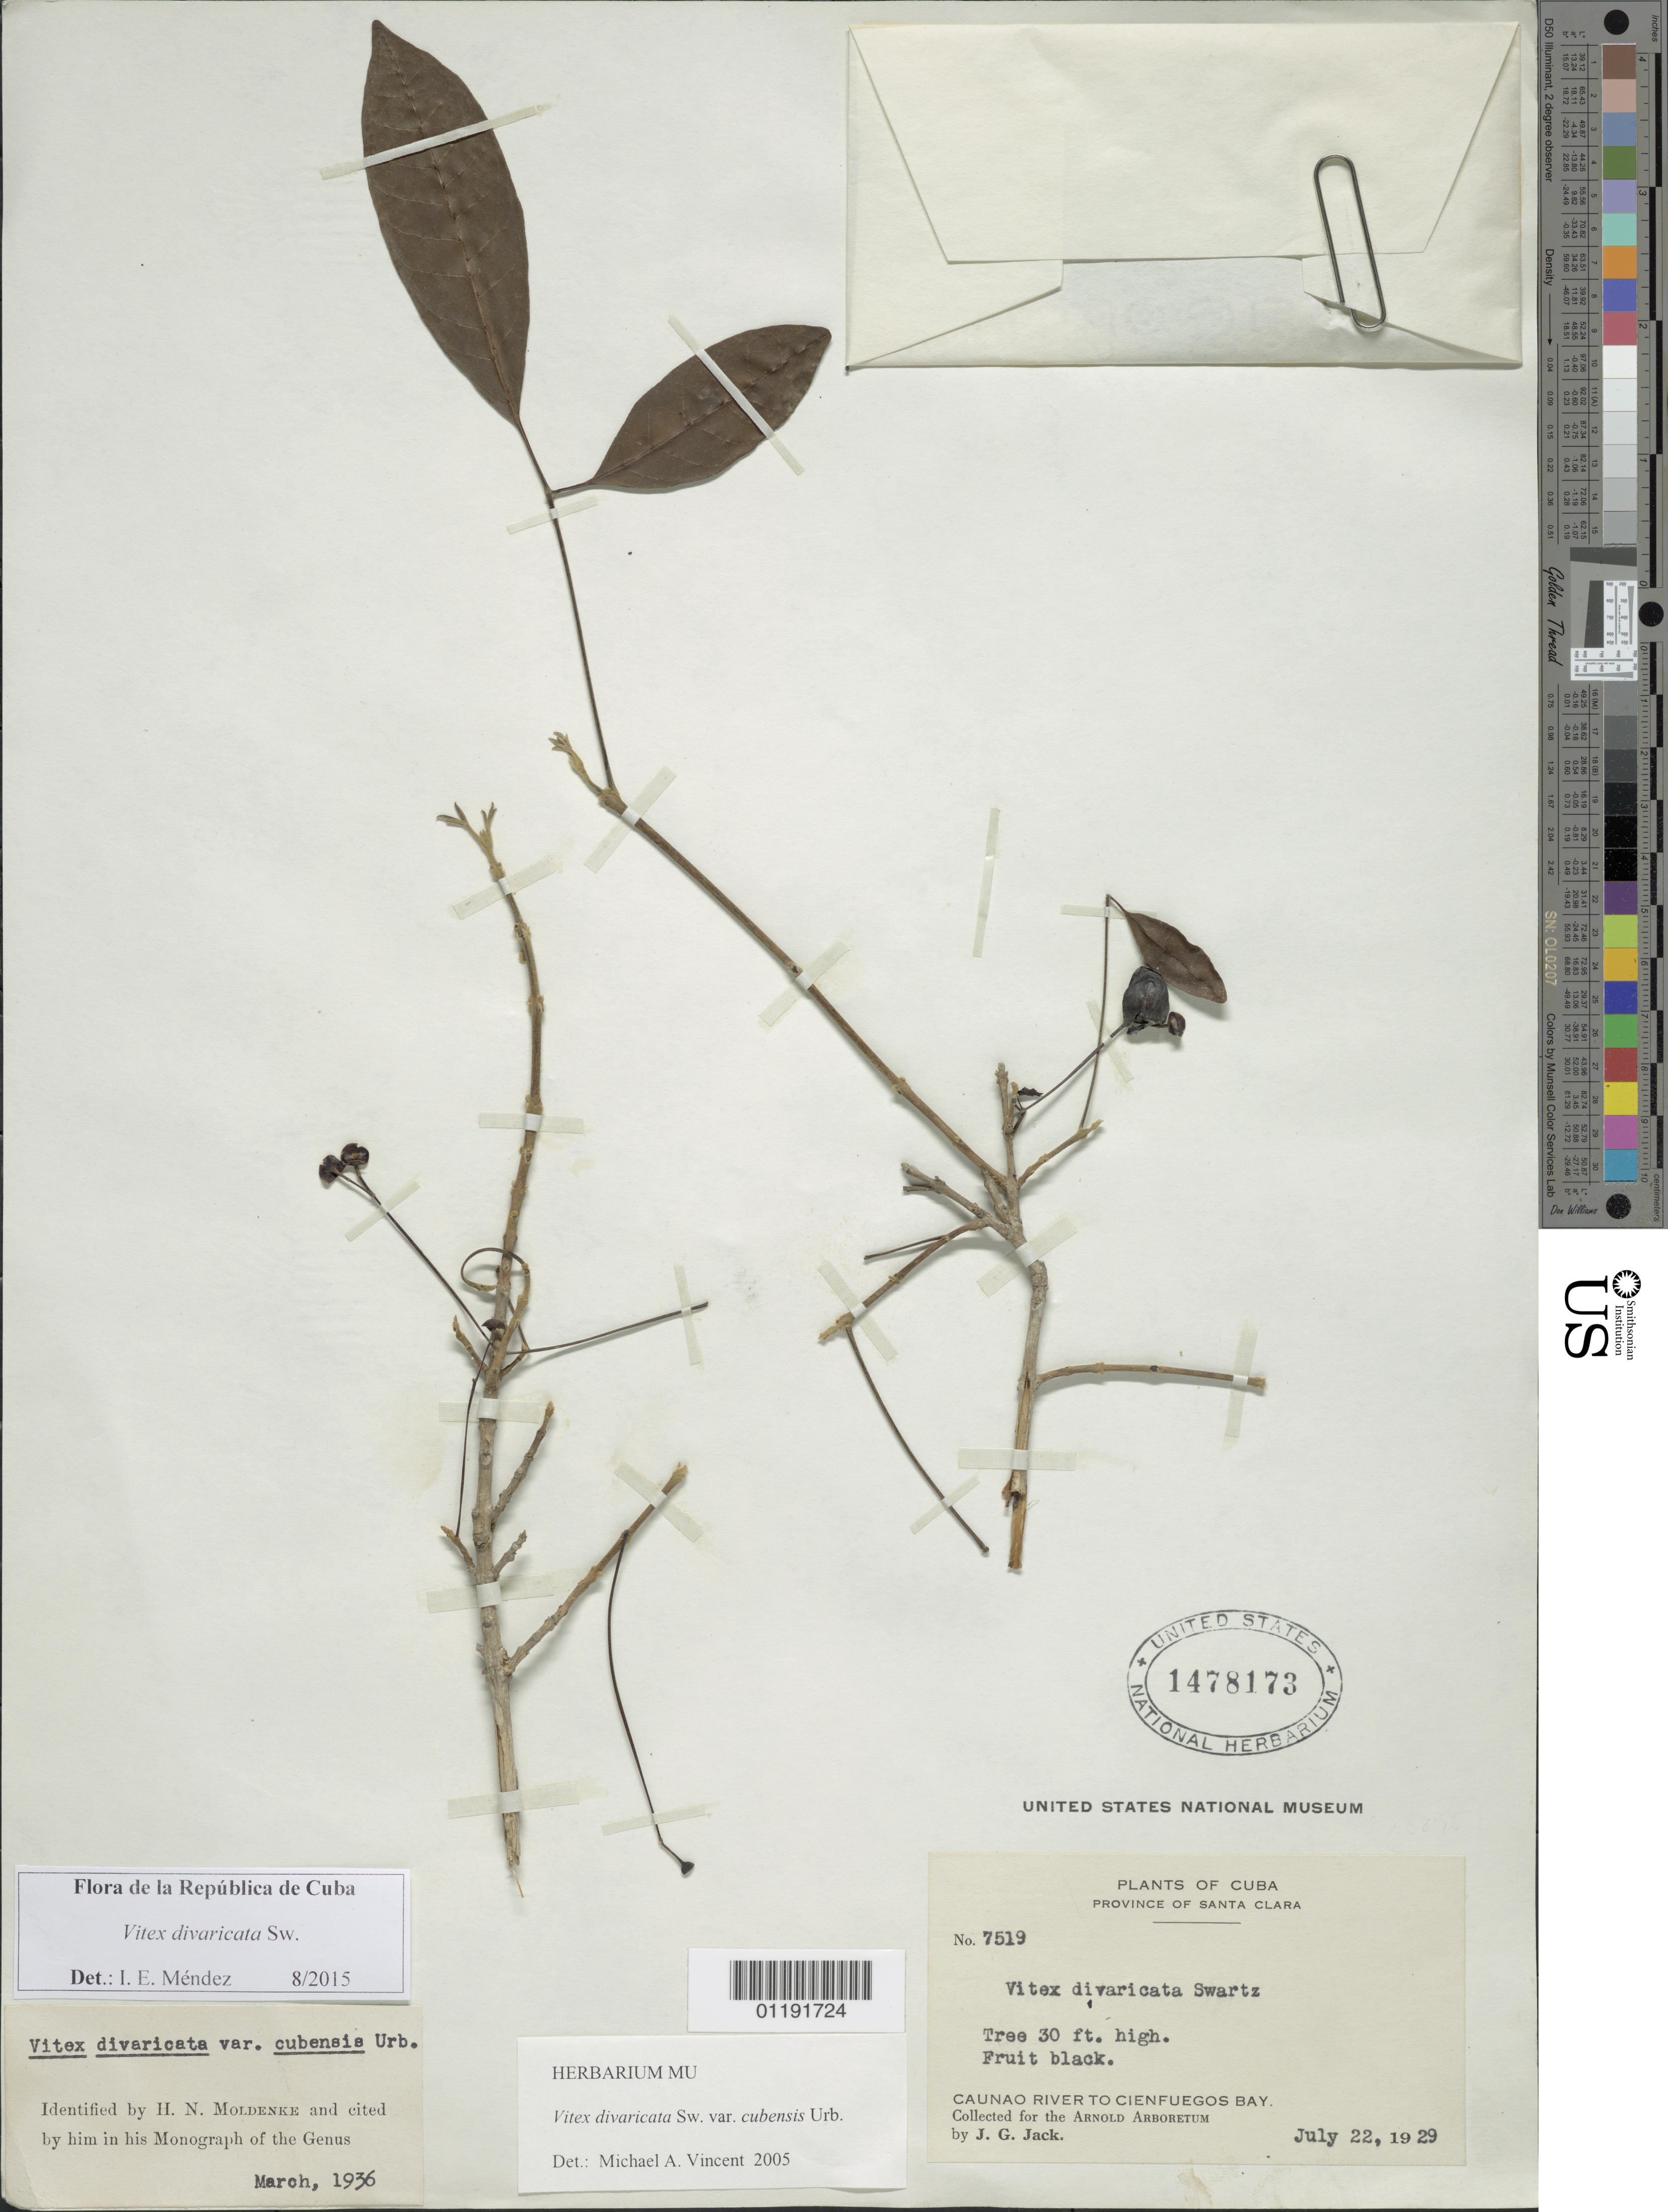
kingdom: Plantae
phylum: Tracheophyta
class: Magnoliopsida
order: Lamiales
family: Lamiaceae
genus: Vitex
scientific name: Vitex divaricata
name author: Sw.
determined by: Méndez, I. E.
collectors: J. G. Jack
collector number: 7519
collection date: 1929-07-22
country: Cuba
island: Cuba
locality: Caunao River to Cienfuegos Bay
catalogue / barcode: US 1478173